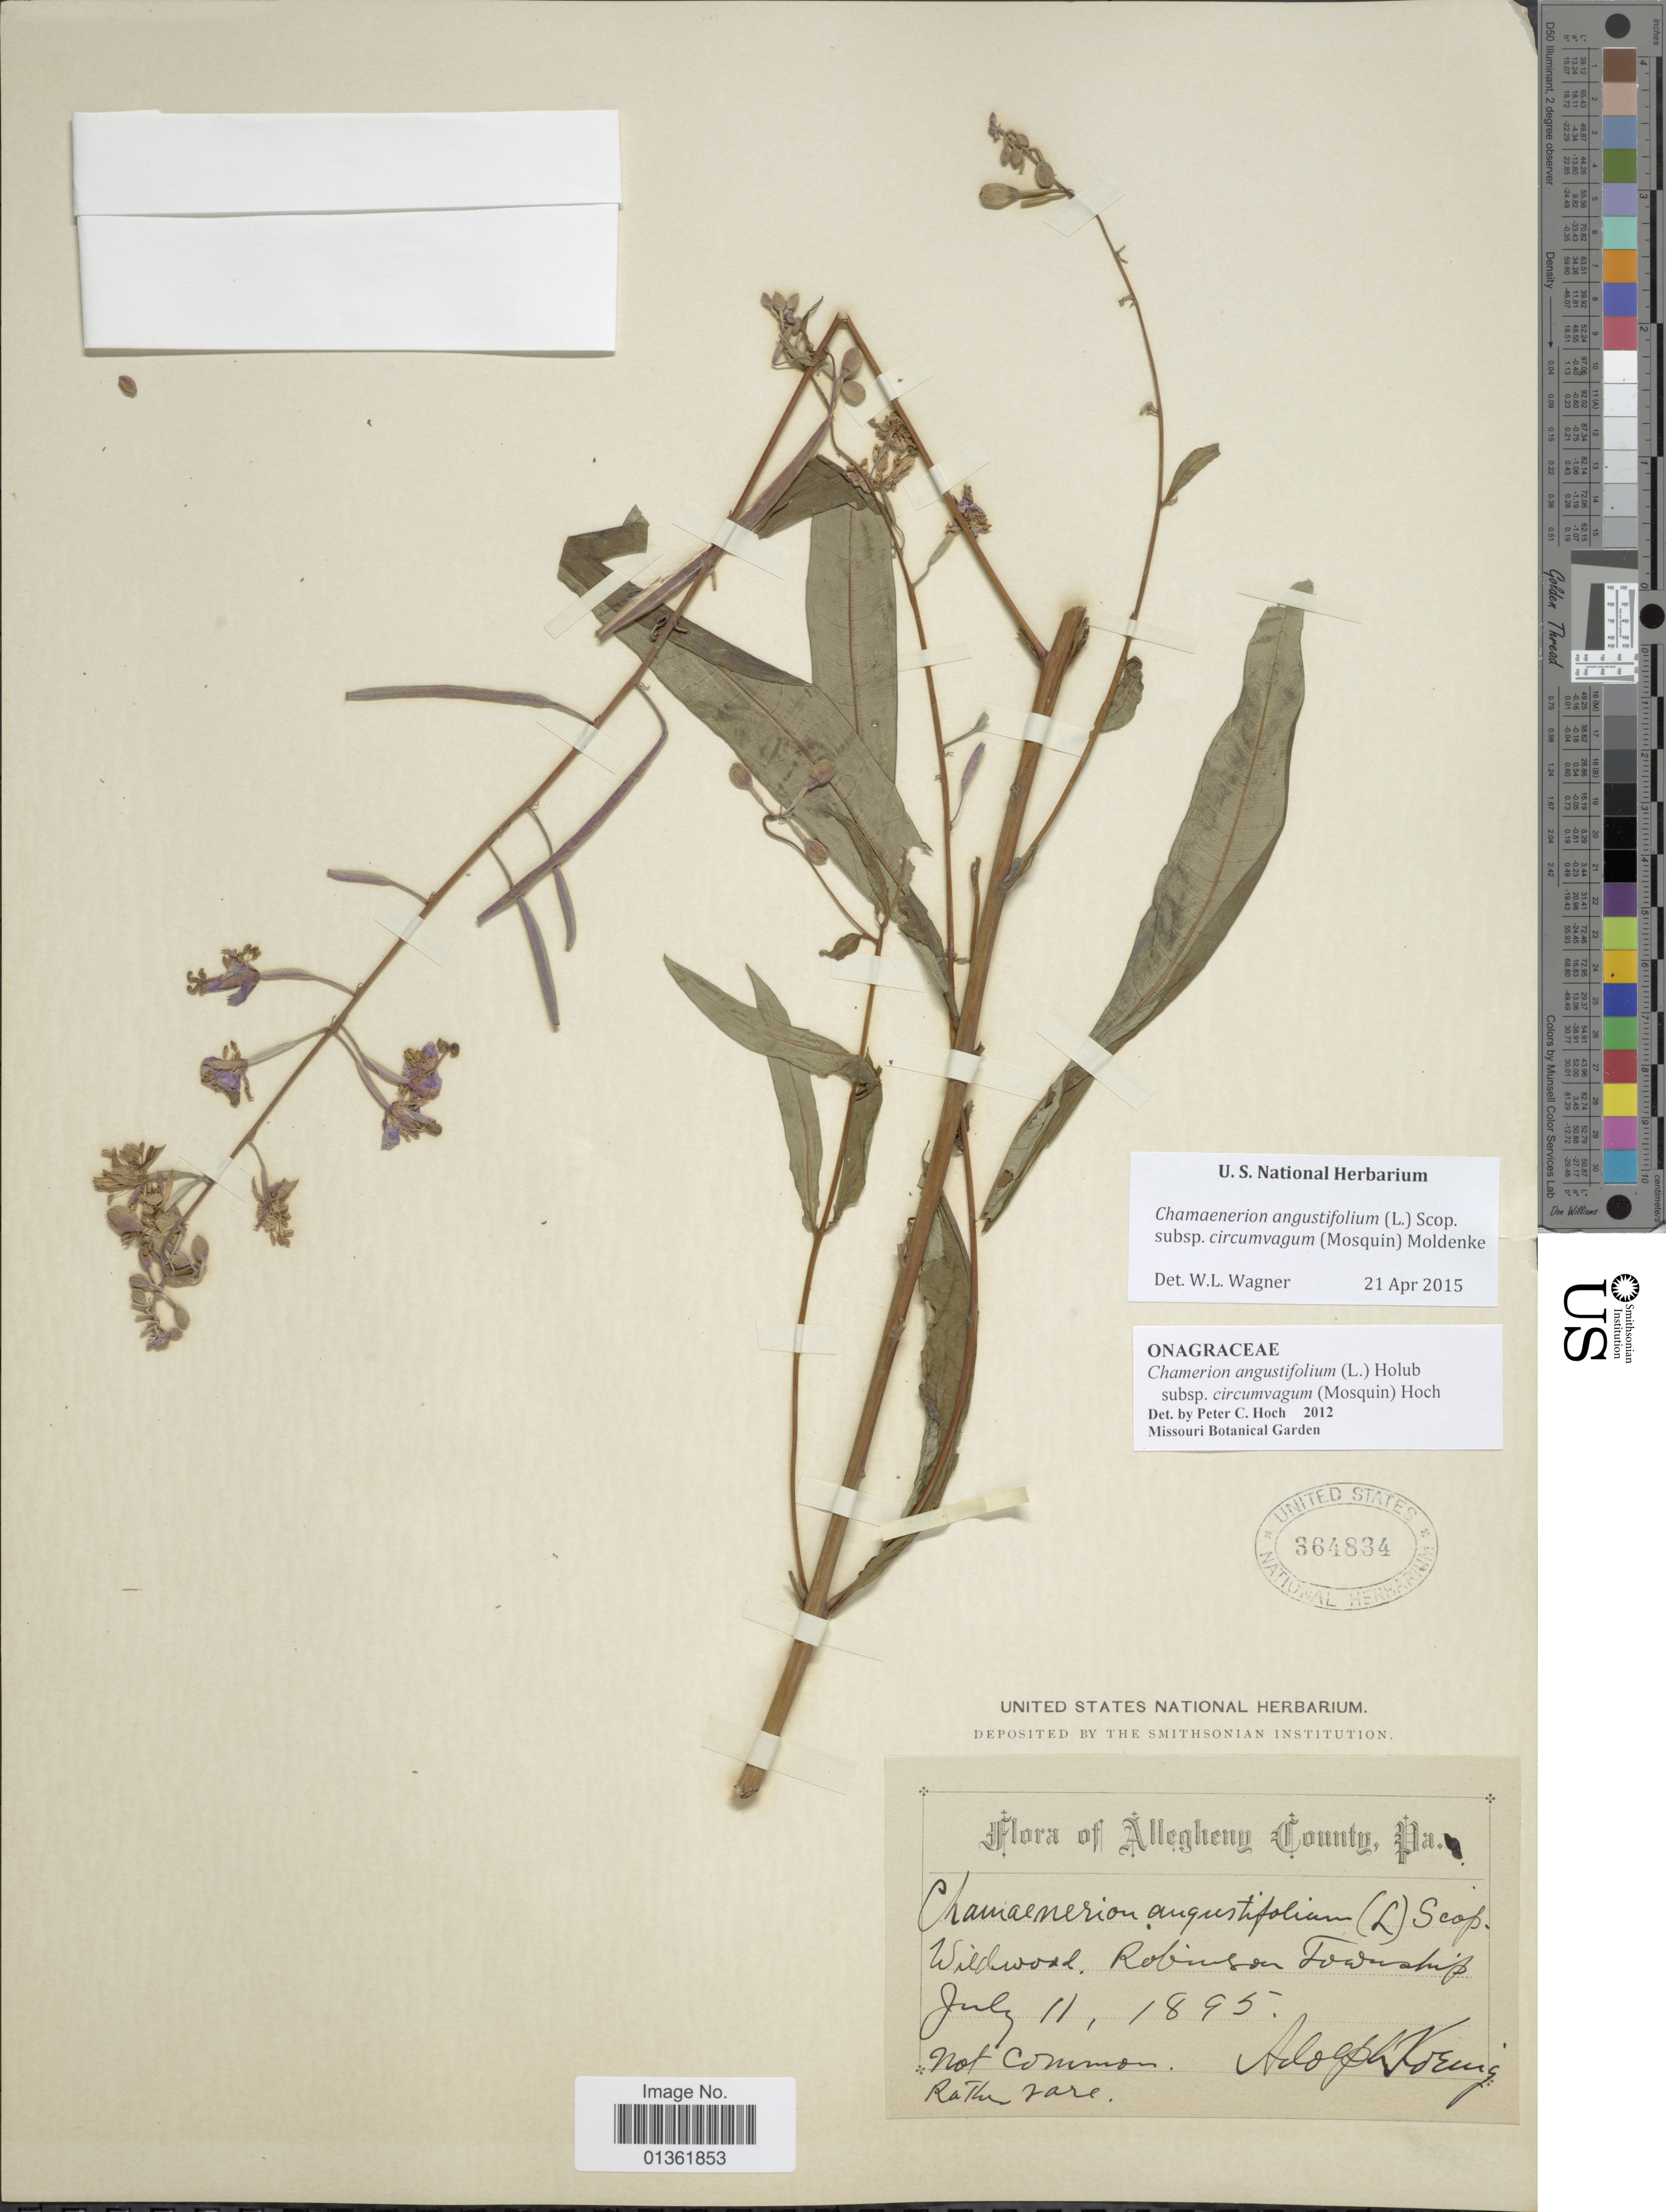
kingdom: Plantae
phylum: Tracheophyta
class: Magnoliopsida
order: Myrtales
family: Onagraceae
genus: Chamaenerion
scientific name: Chamaenerion angustifolium subsp. circumvagum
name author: (Mosquin) Moldenke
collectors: A. Koenig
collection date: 1895-07-11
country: United States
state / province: Pennsylvania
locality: Allegheny County, Pa. Robinson Township.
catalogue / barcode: US 364834